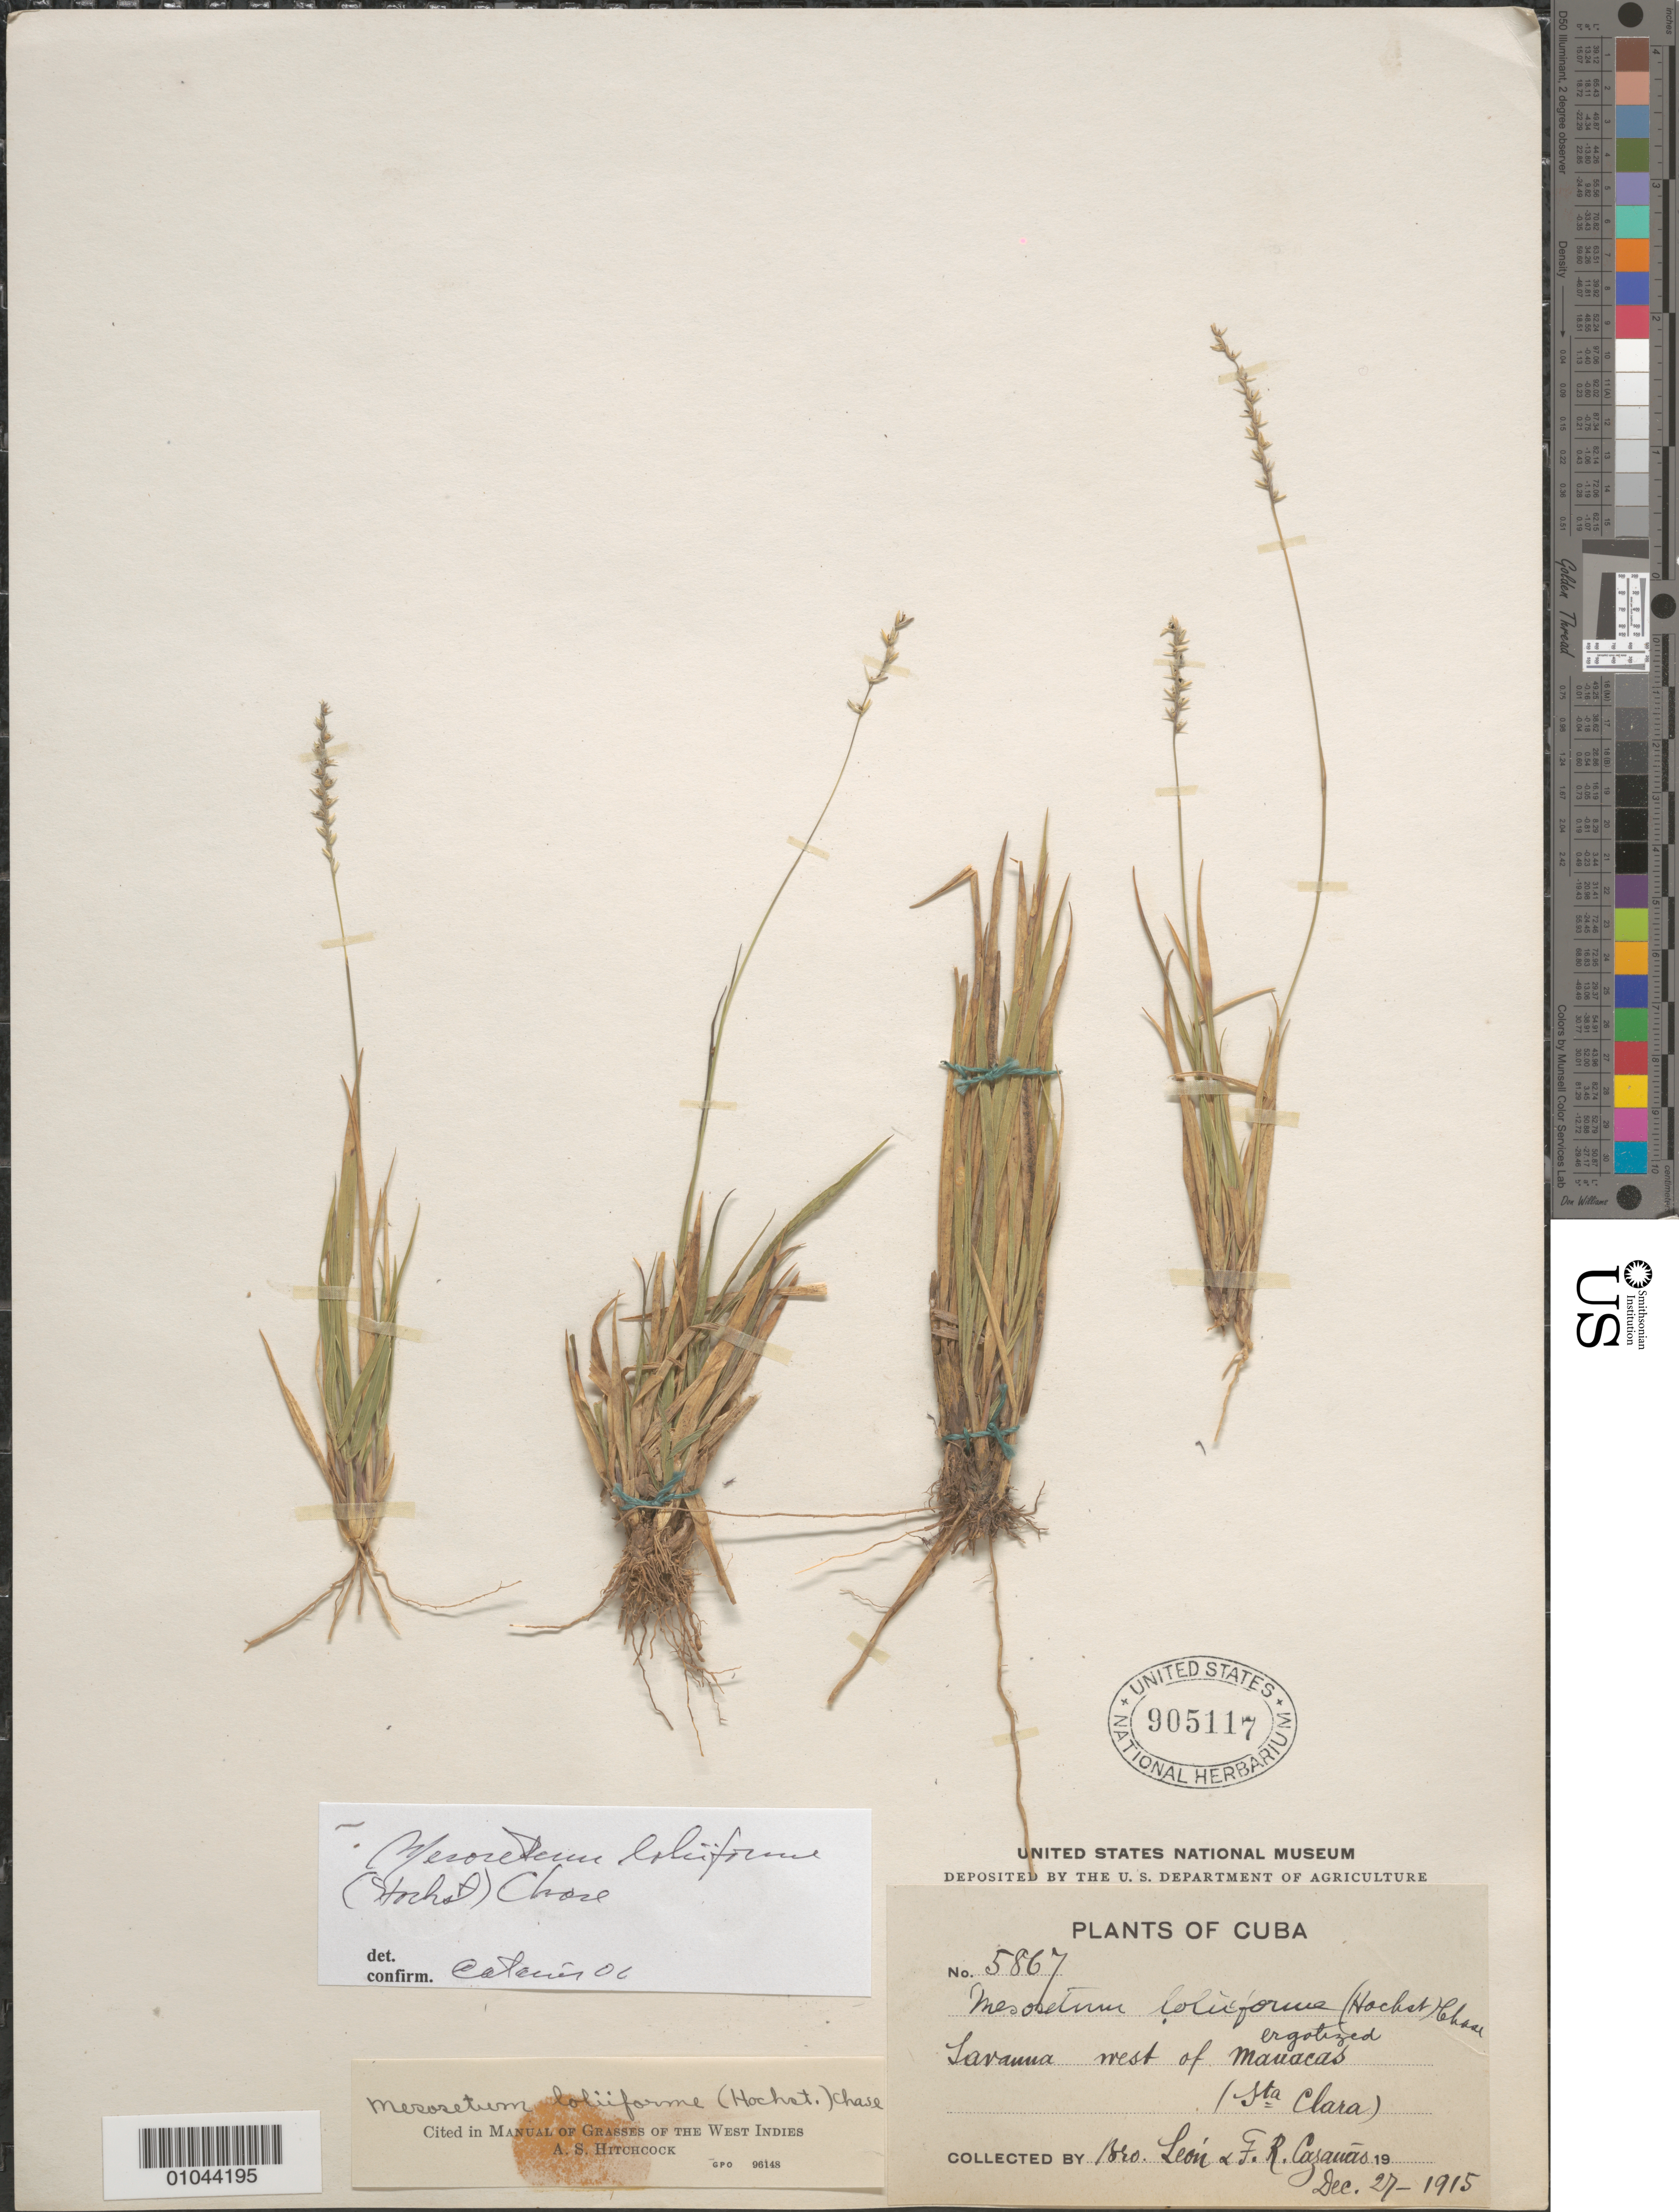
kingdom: Plantae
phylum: Tracheophyta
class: Liliopsida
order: Poales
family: Poaceae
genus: Mesosetum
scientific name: Mesosetum loliiforme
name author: (Hochst. ex Steud.) Chase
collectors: Bro. León & F. Cazauas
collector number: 5867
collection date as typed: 27 Dec 1915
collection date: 1915-12-27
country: Cuba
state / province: Villa Clara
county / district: Santa Clara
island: Cuba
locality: Savanna west of Manacas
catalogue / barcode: US 905117